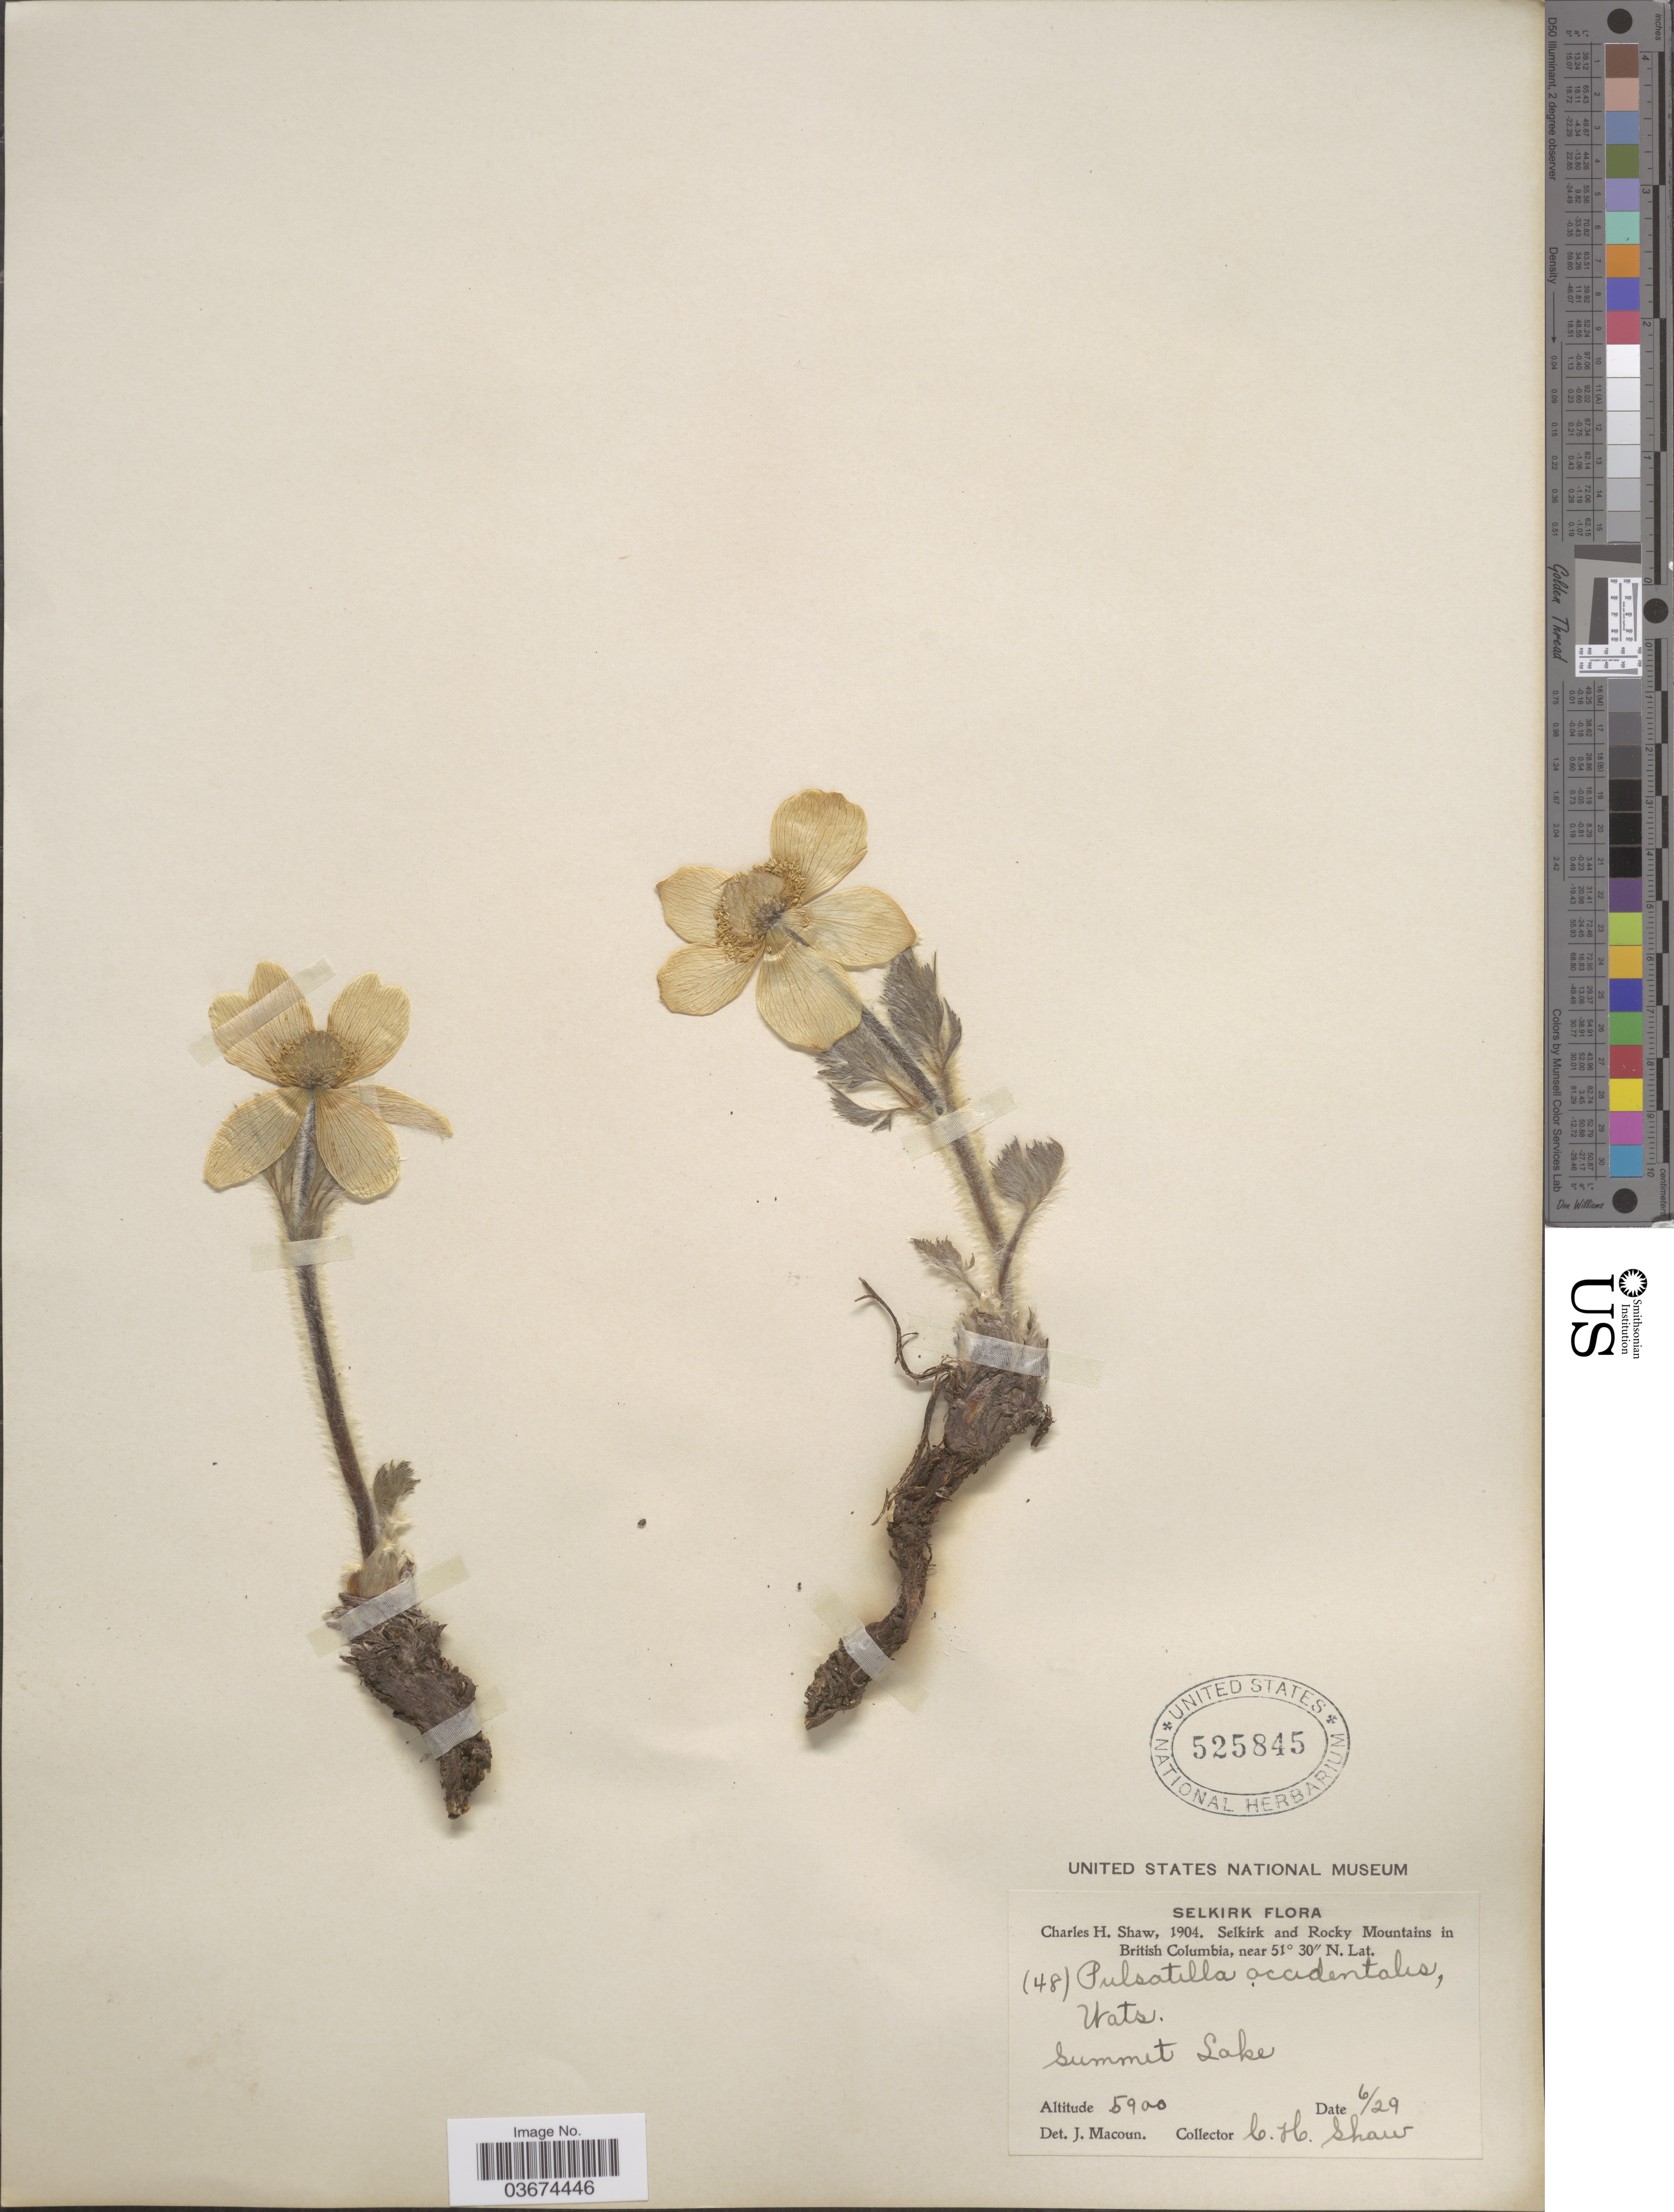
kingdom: Plantae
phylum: Tracheophyta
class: Magnoliopsida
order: Ranunculales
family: Ranunculaceae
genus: Pulsatilla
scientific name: Pulsatilla occidentalis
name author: (S. Watson) Freyn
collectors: C. H. Shaw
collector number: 48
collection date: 1904-06-29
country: Canada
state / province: British Columbia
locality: Selkirk and Rocky Mountains. Summit Lake.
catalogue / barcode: US 525845